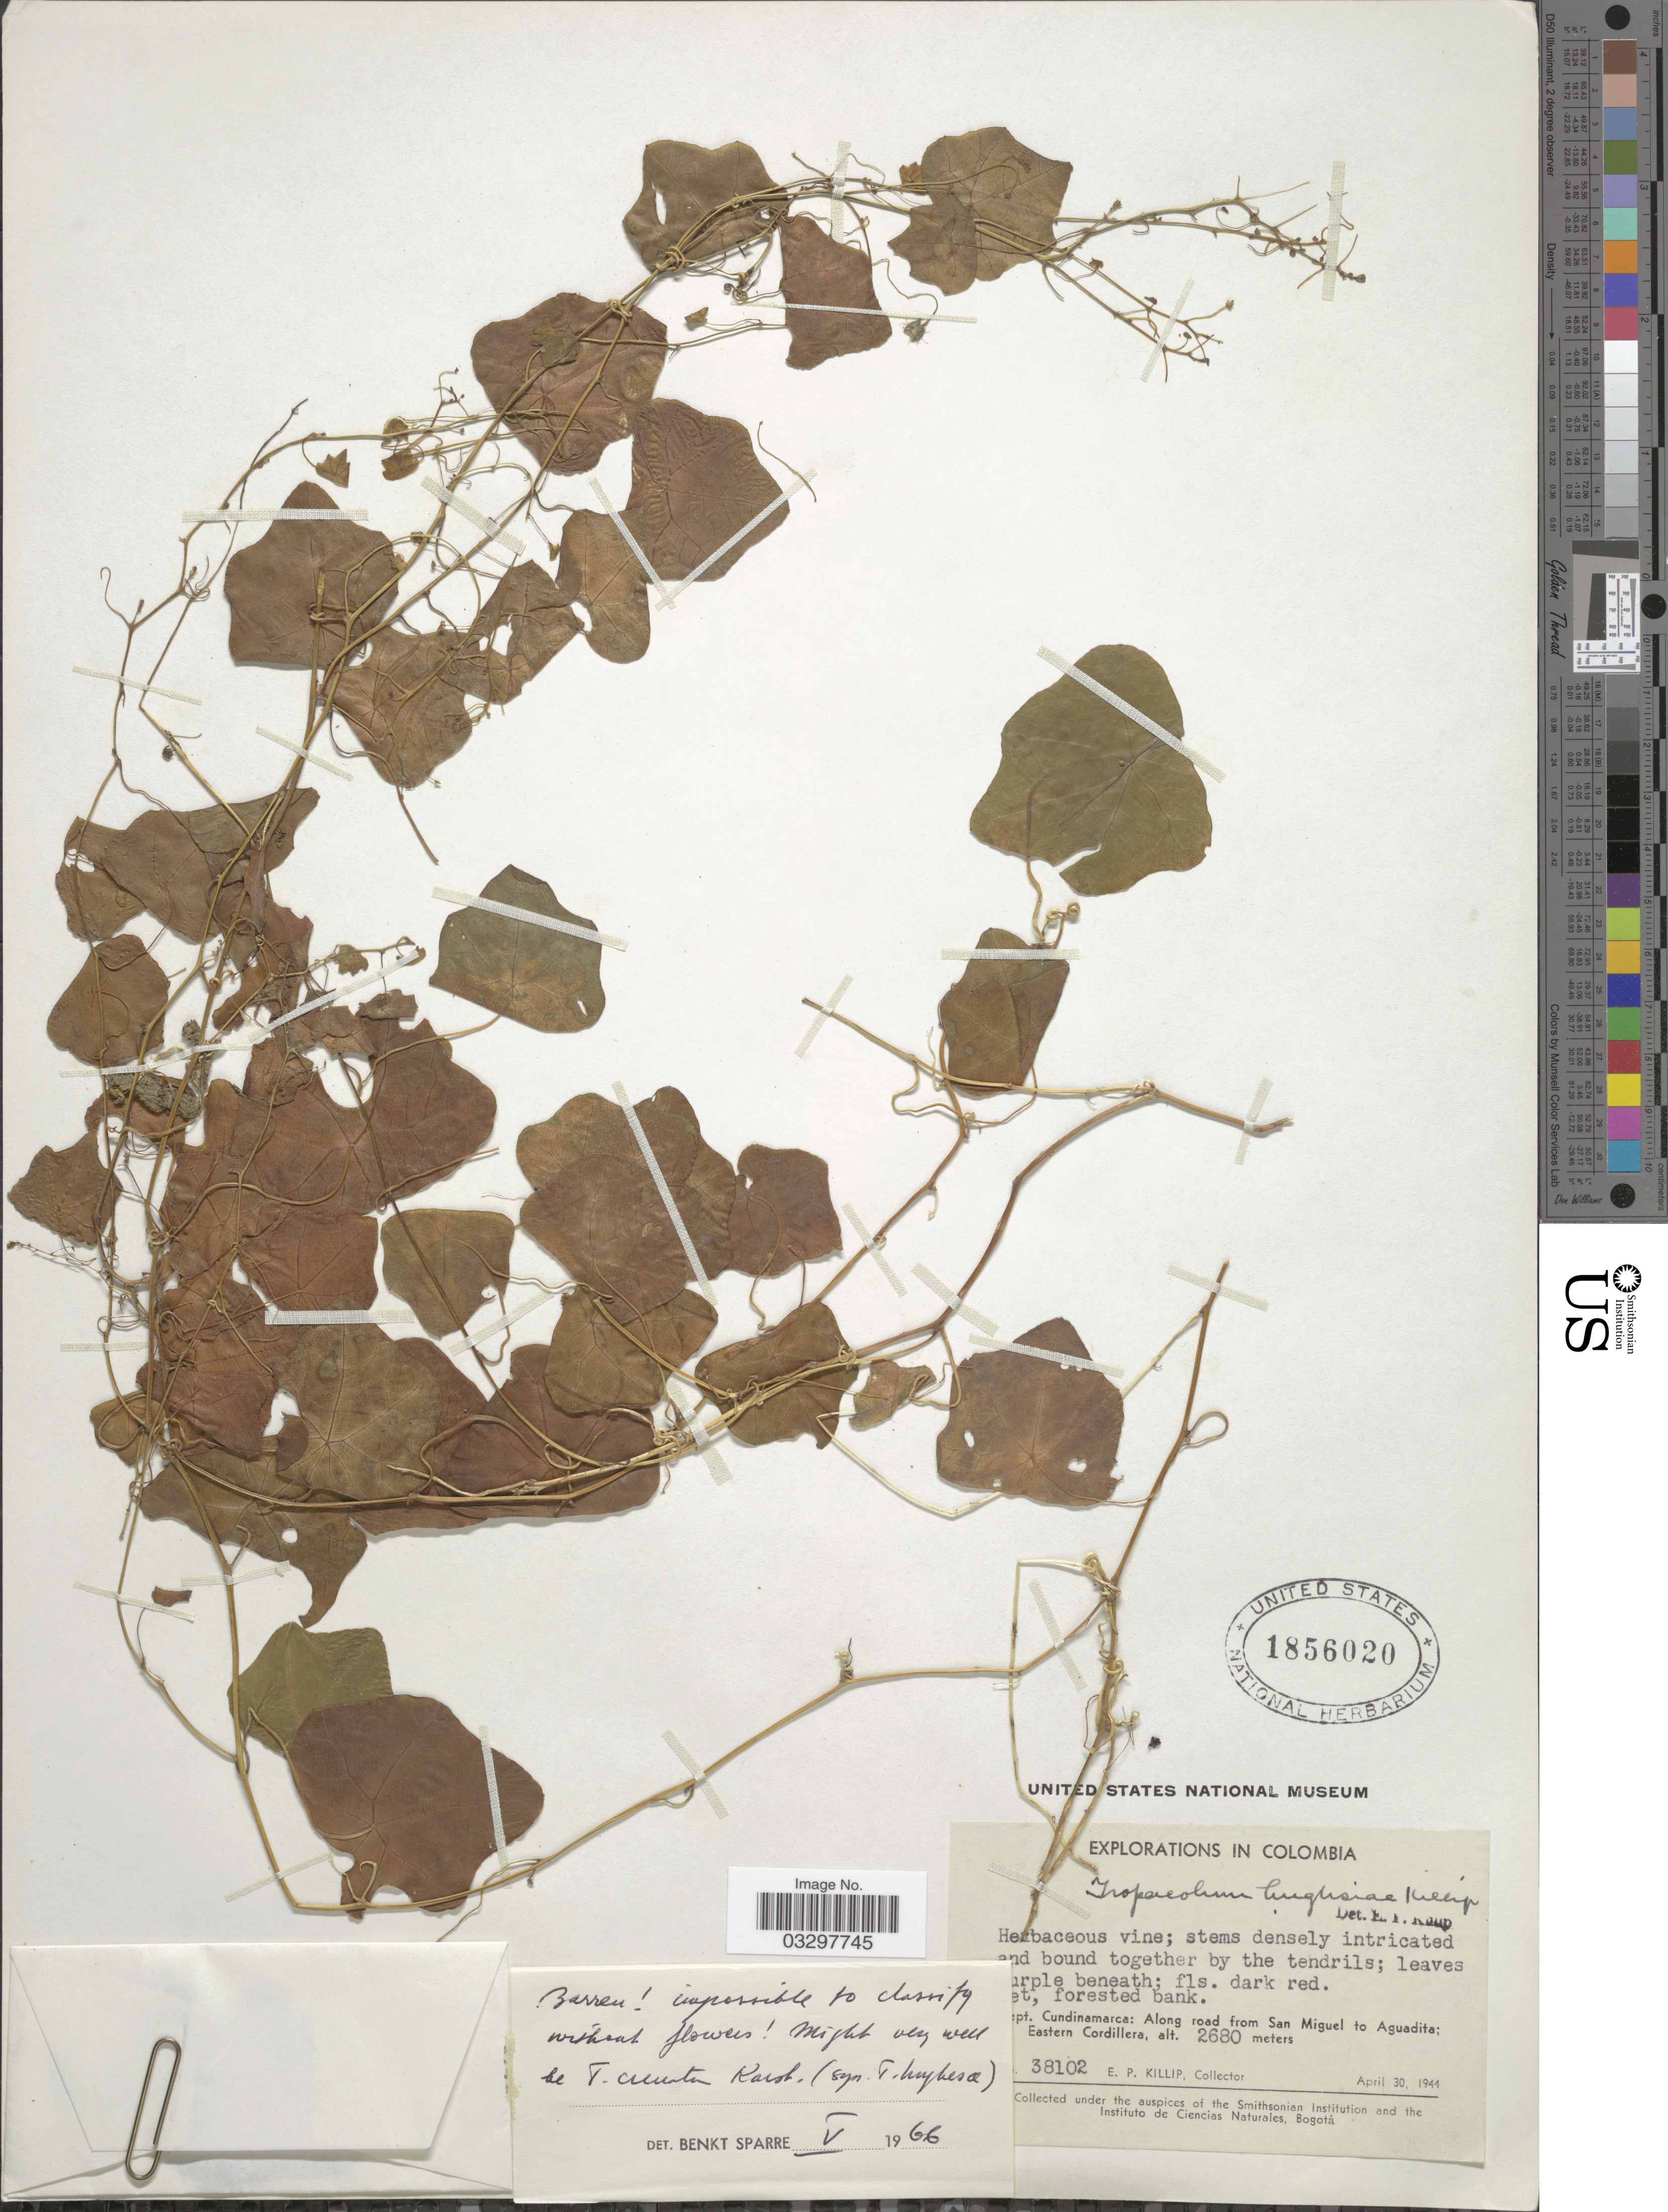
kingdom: Plantae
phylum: Tracheophyta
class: Magnoliopsida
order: Brassicales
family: Tropaeolaceae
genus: Tropaeolum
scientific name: Tropaeolum crenatum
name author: H. Karst.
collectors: E. P. Killip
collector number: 38102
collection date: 1944-04-30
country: Colombia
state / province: Cundinamarca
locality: Dept. Cundinamarca: Along road from San Miguel to Aguadita; Eastern Cordillera.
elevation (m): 2680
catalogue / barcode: US 1856020